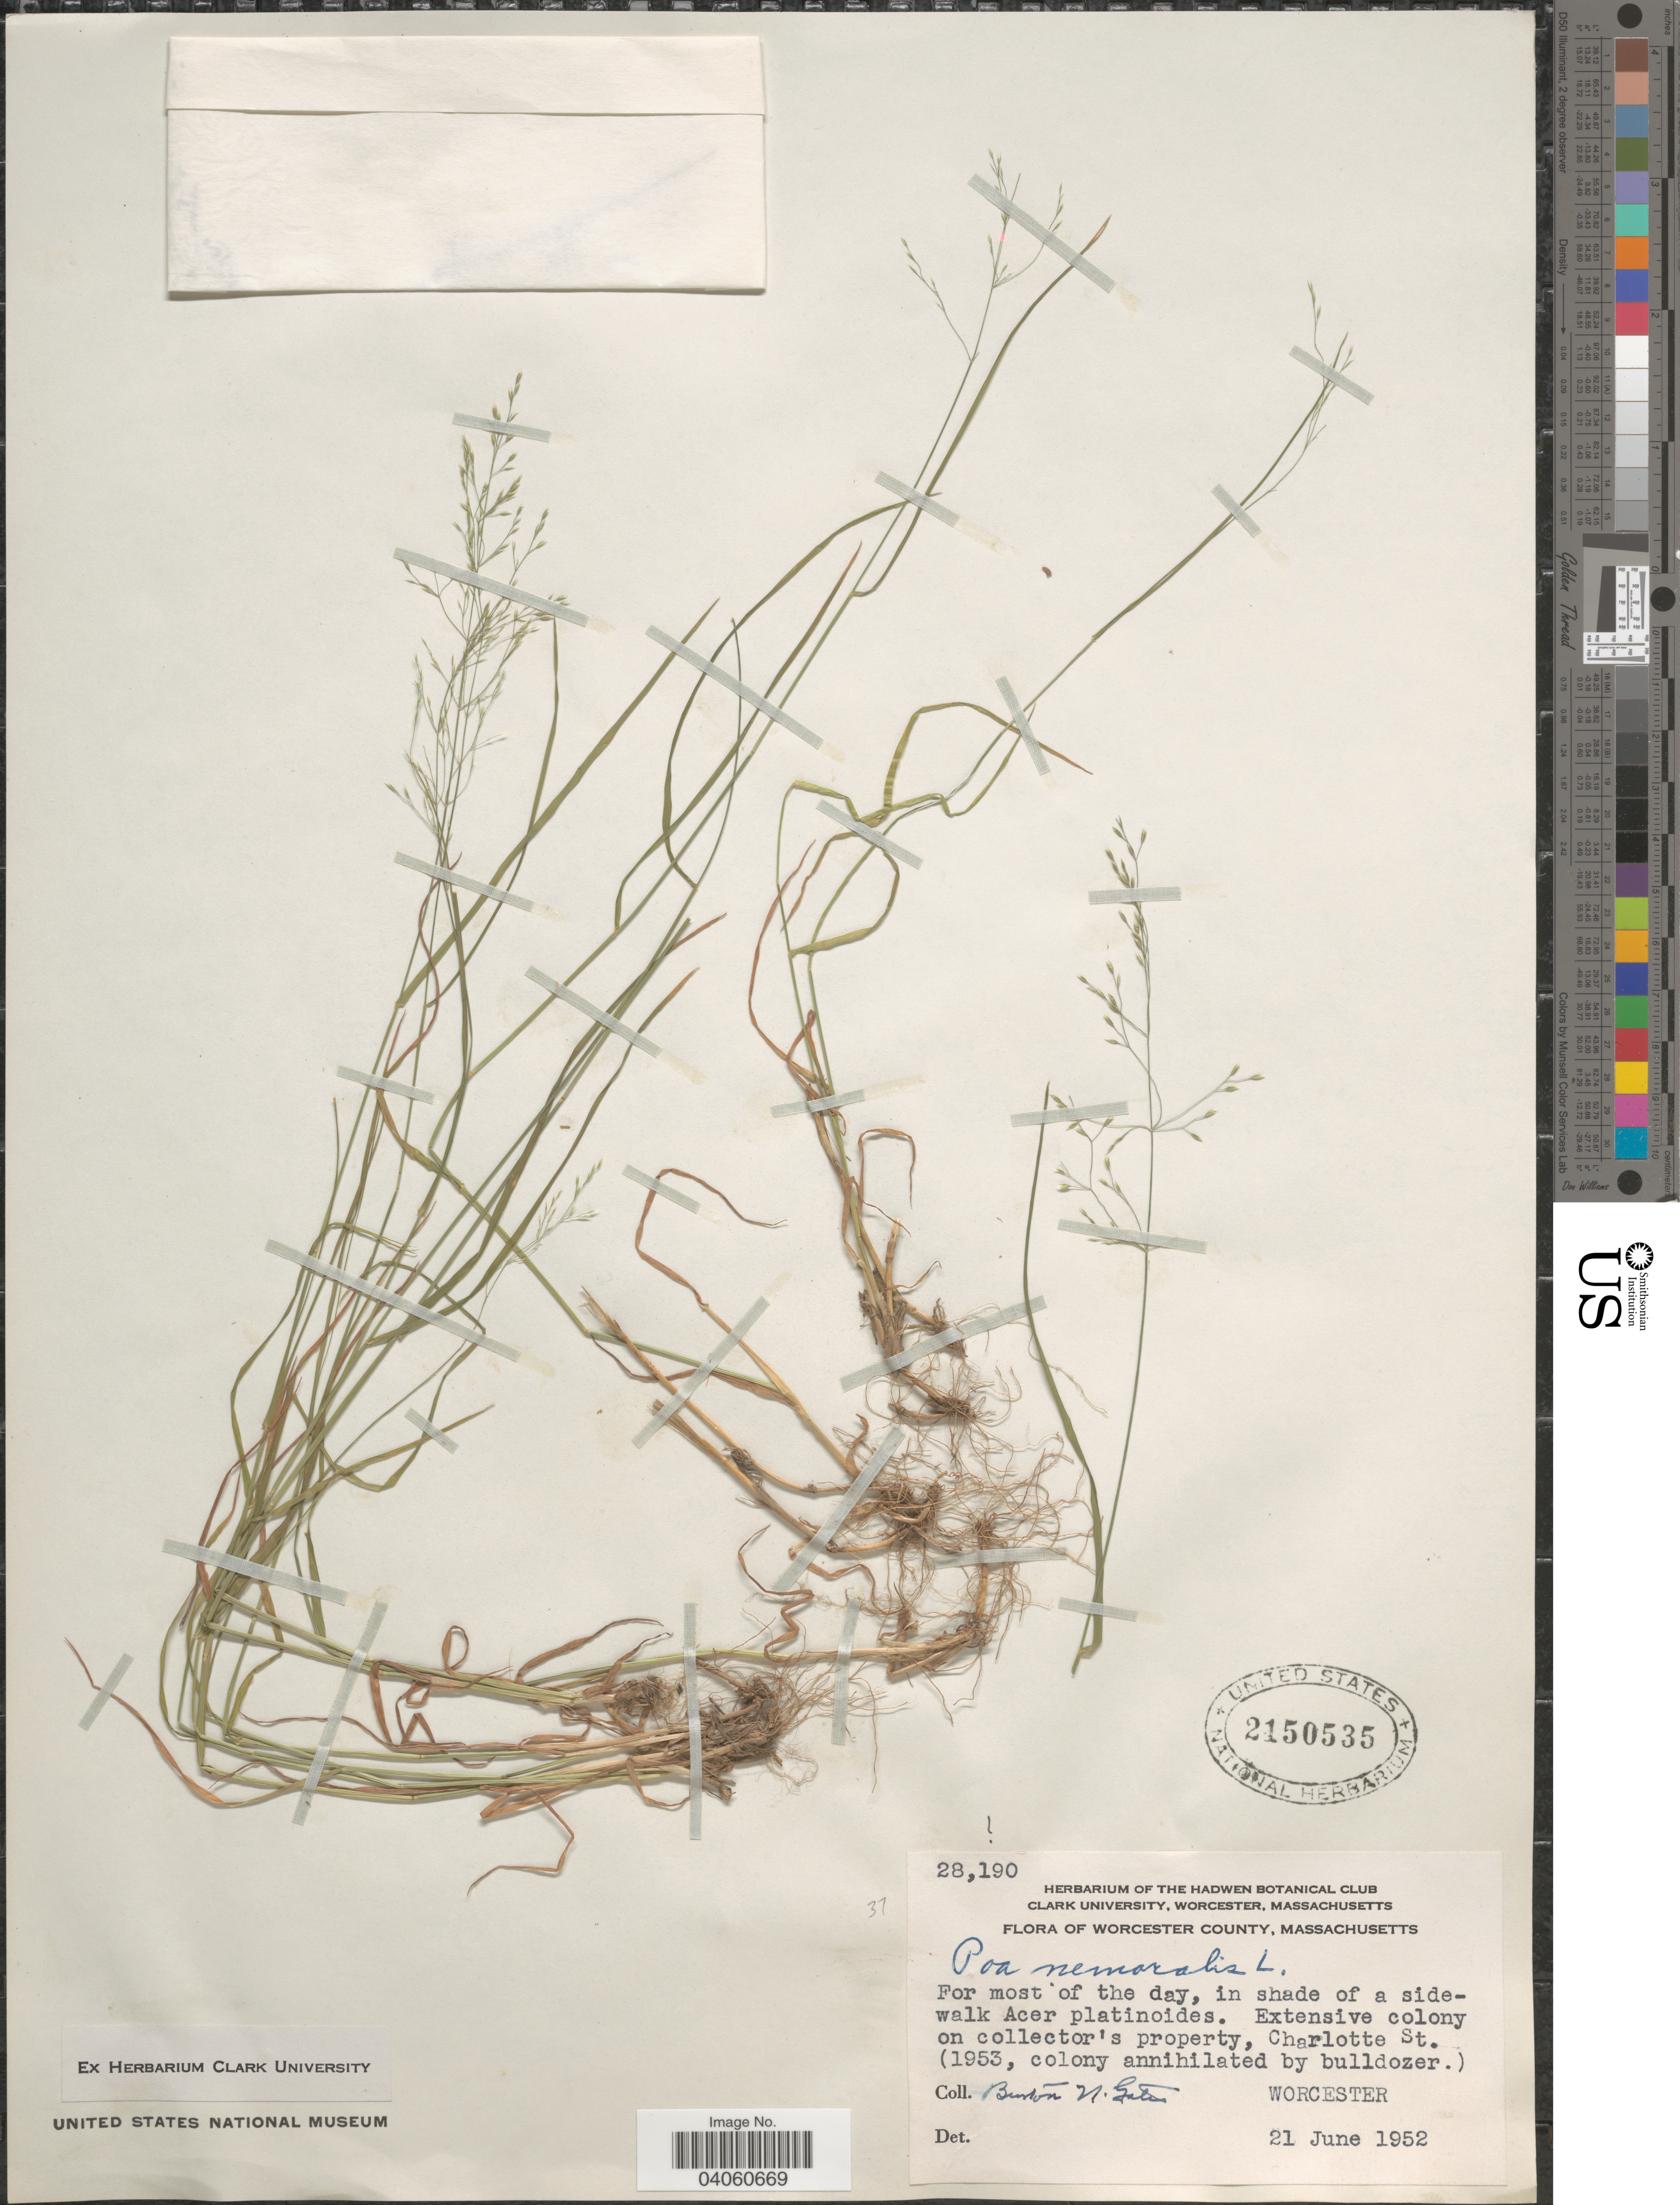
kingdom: Plantae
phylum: Tracheophyta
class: Liliopsida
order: Poales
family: Poaceae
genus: Poa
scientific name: Poa nemoralis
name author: L.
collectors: B. N. Gates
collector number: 28190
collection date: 1952-06-21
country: United States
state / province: Massachusetts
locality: Worcester County. In shade of a sidewalk Acer platinoides. Extensive colony on collector's property, Charlotte St.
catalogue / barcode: US 2150535